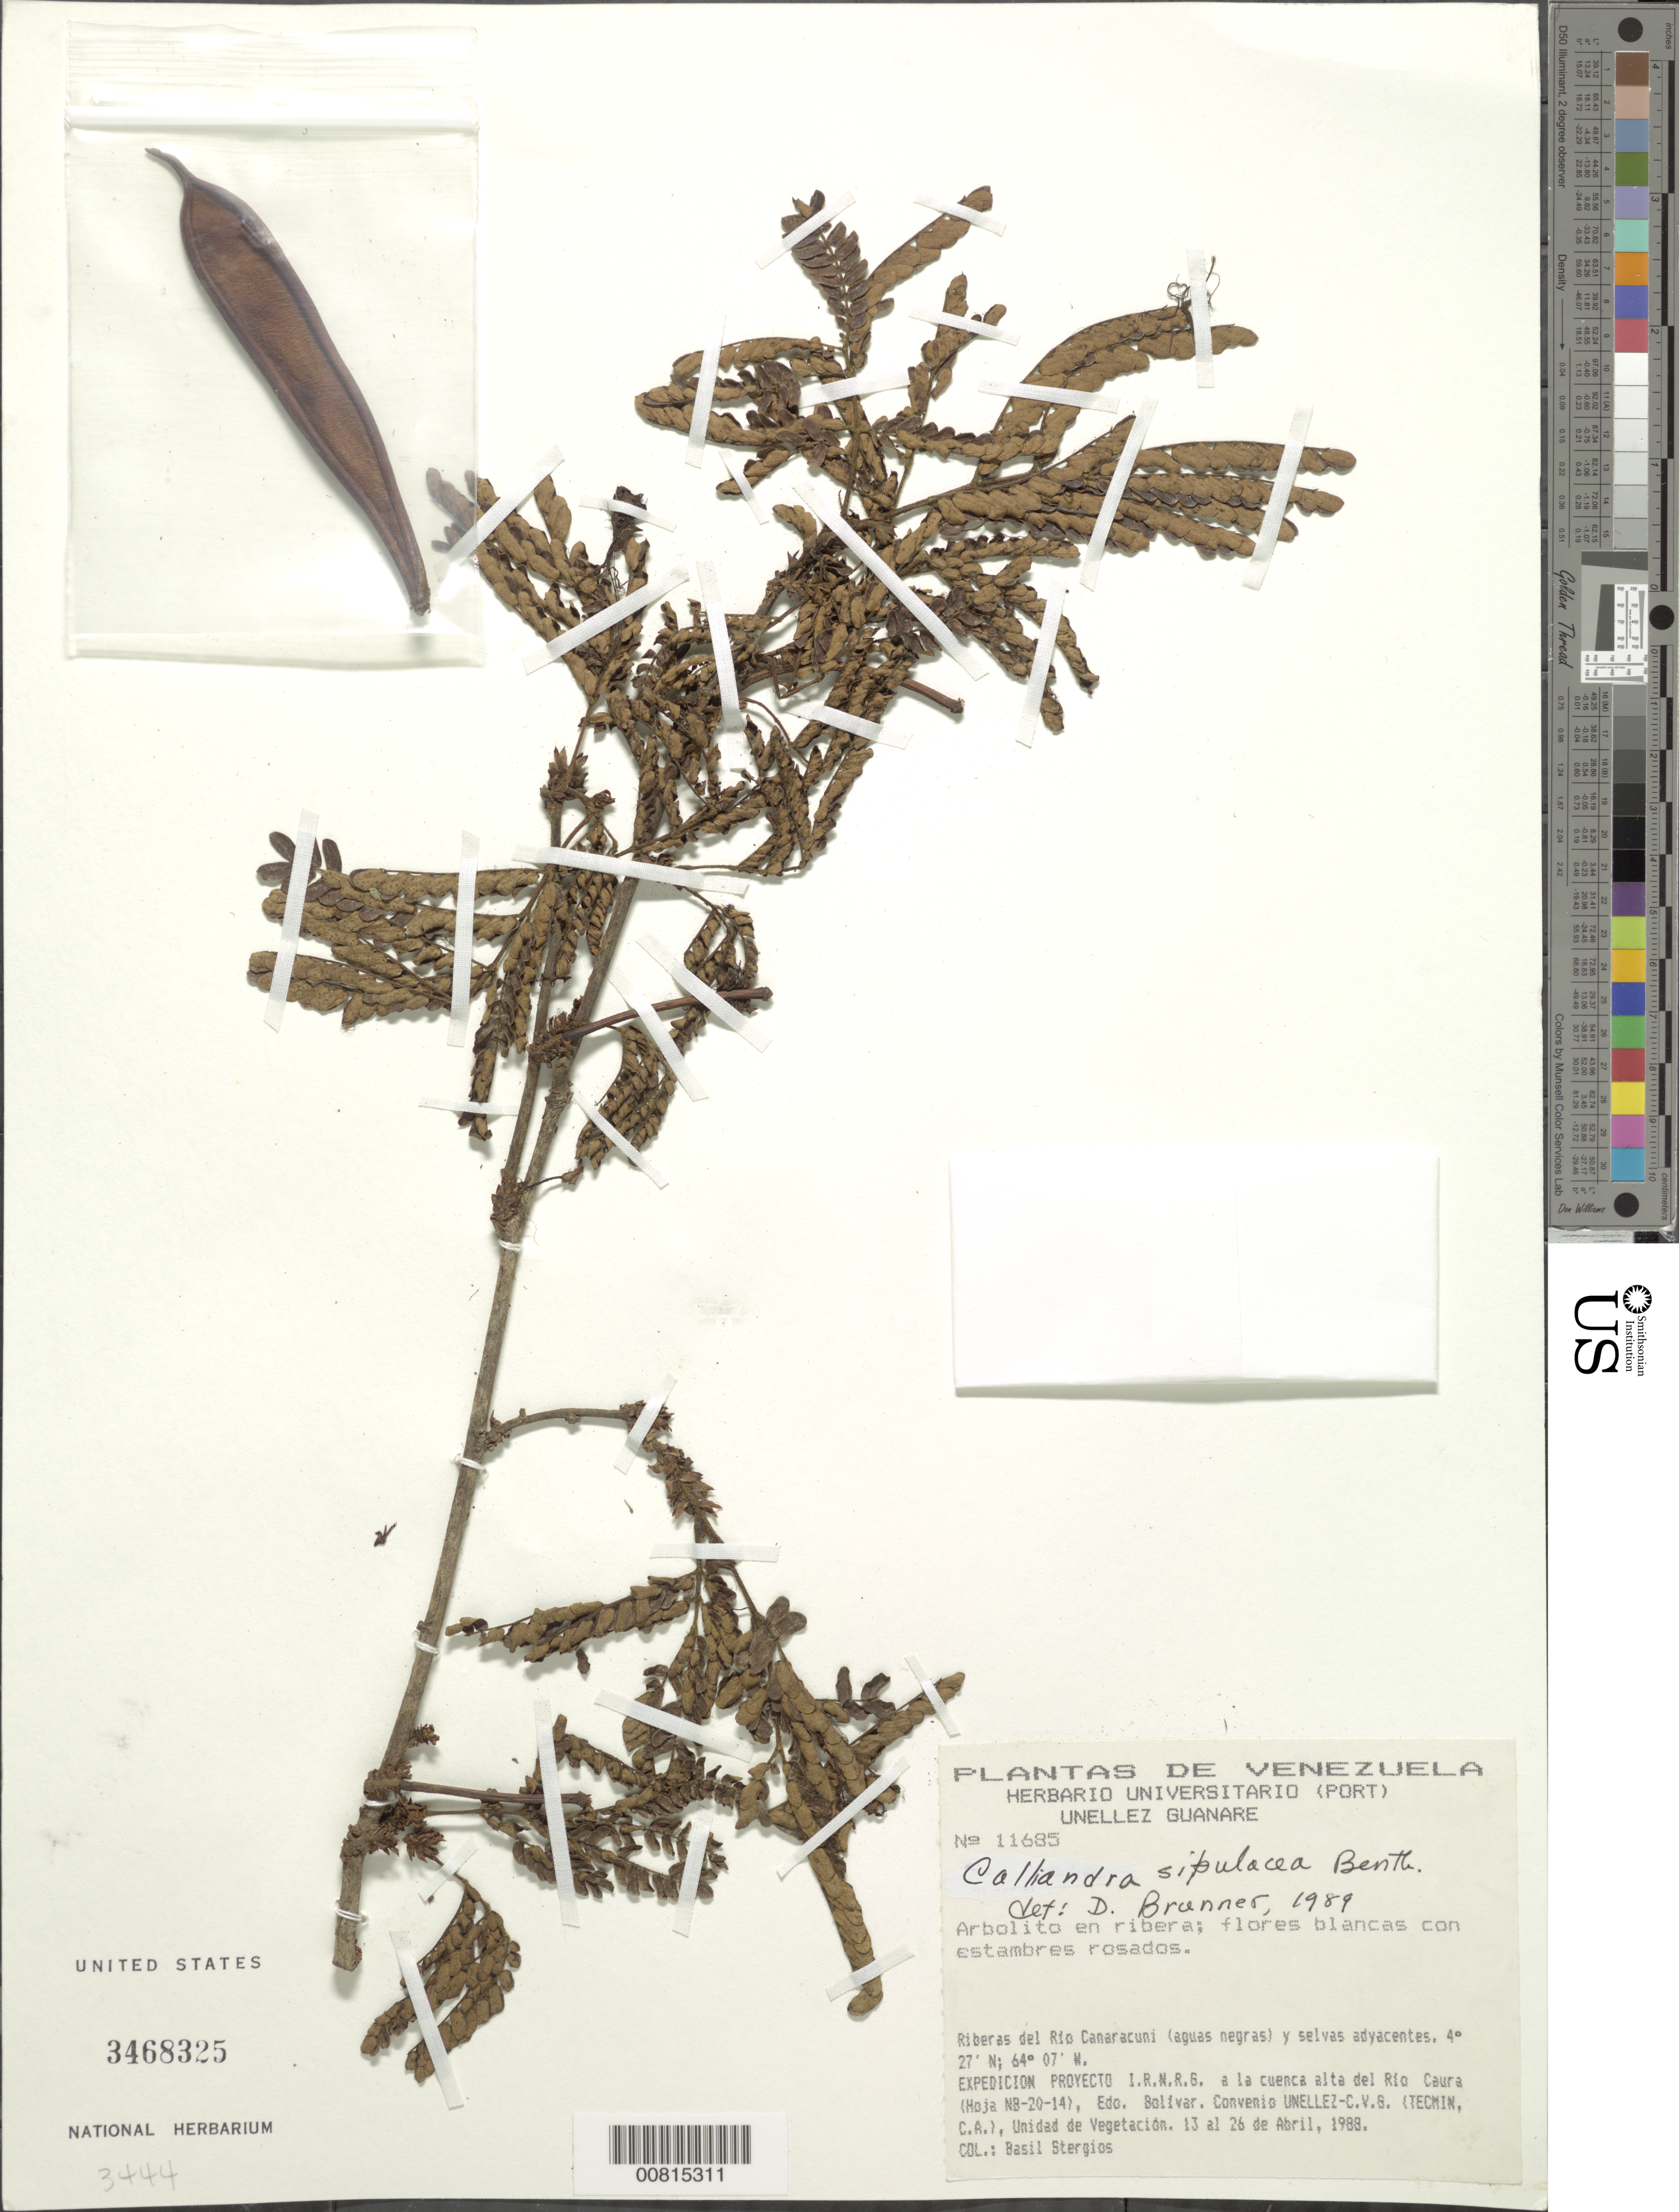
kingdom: Plantae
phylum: Tracheophyta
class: Magnoliopsida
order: Fabales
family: Fabaceae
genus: Calliandra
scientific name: Calliandra stipulacea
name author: Benth.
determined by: Brunner, D.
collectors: B. G. Stergios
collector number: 11685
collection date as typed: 13-Apr-89 to 26-Apr-88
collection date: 1988-04-26/1989-04-13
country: Venezuela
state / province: Bolívar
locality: Río Canarcuni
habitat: Riberas del río (aguas negra) y selvas adyacentes; en ribera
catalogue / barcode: US 3468325